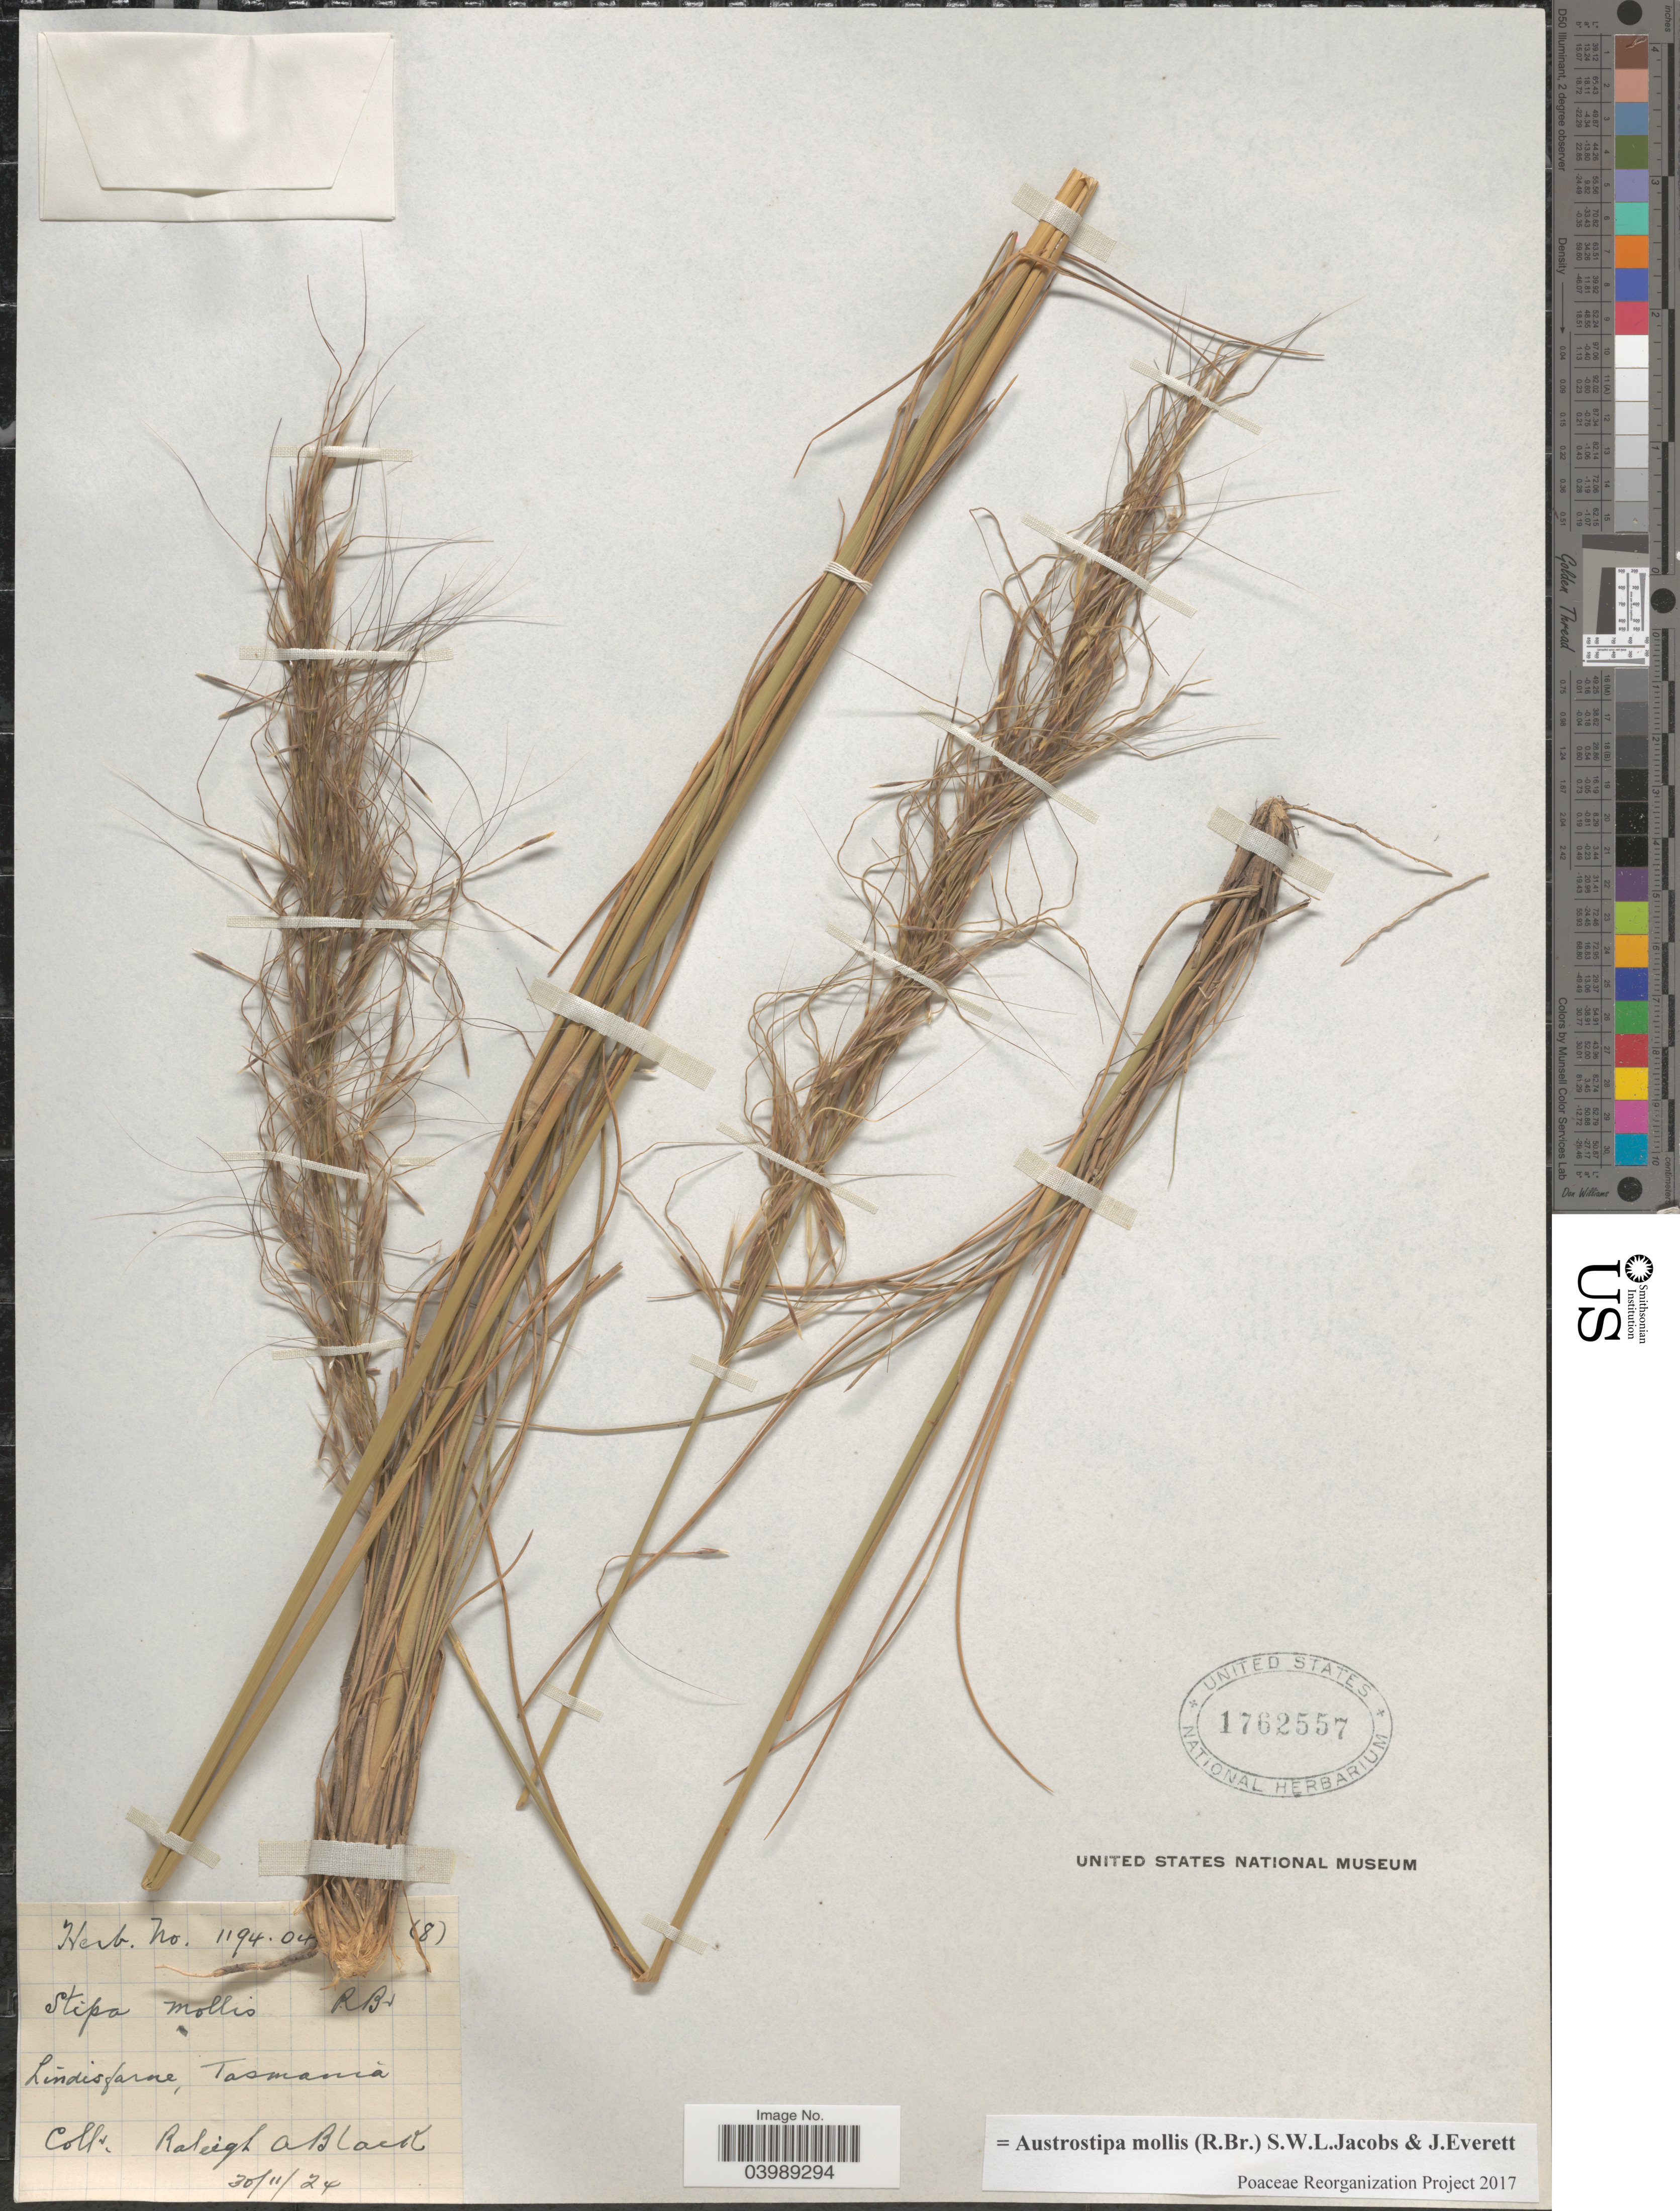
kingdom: Plantae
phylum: Tracheophyta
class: Liliopsida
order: Poales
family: Poaceae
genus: Austrostipa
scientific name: Austrostipa mollis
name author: (R. Br.) S.W.L. Jacobs & J. Everett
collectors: R. A. Black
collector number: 1194.04/8*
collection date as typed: Transcribed d/m/y: 30/11/24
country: Australia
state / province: Tasmania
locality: Lindisfarne.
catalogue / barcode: US 1762557